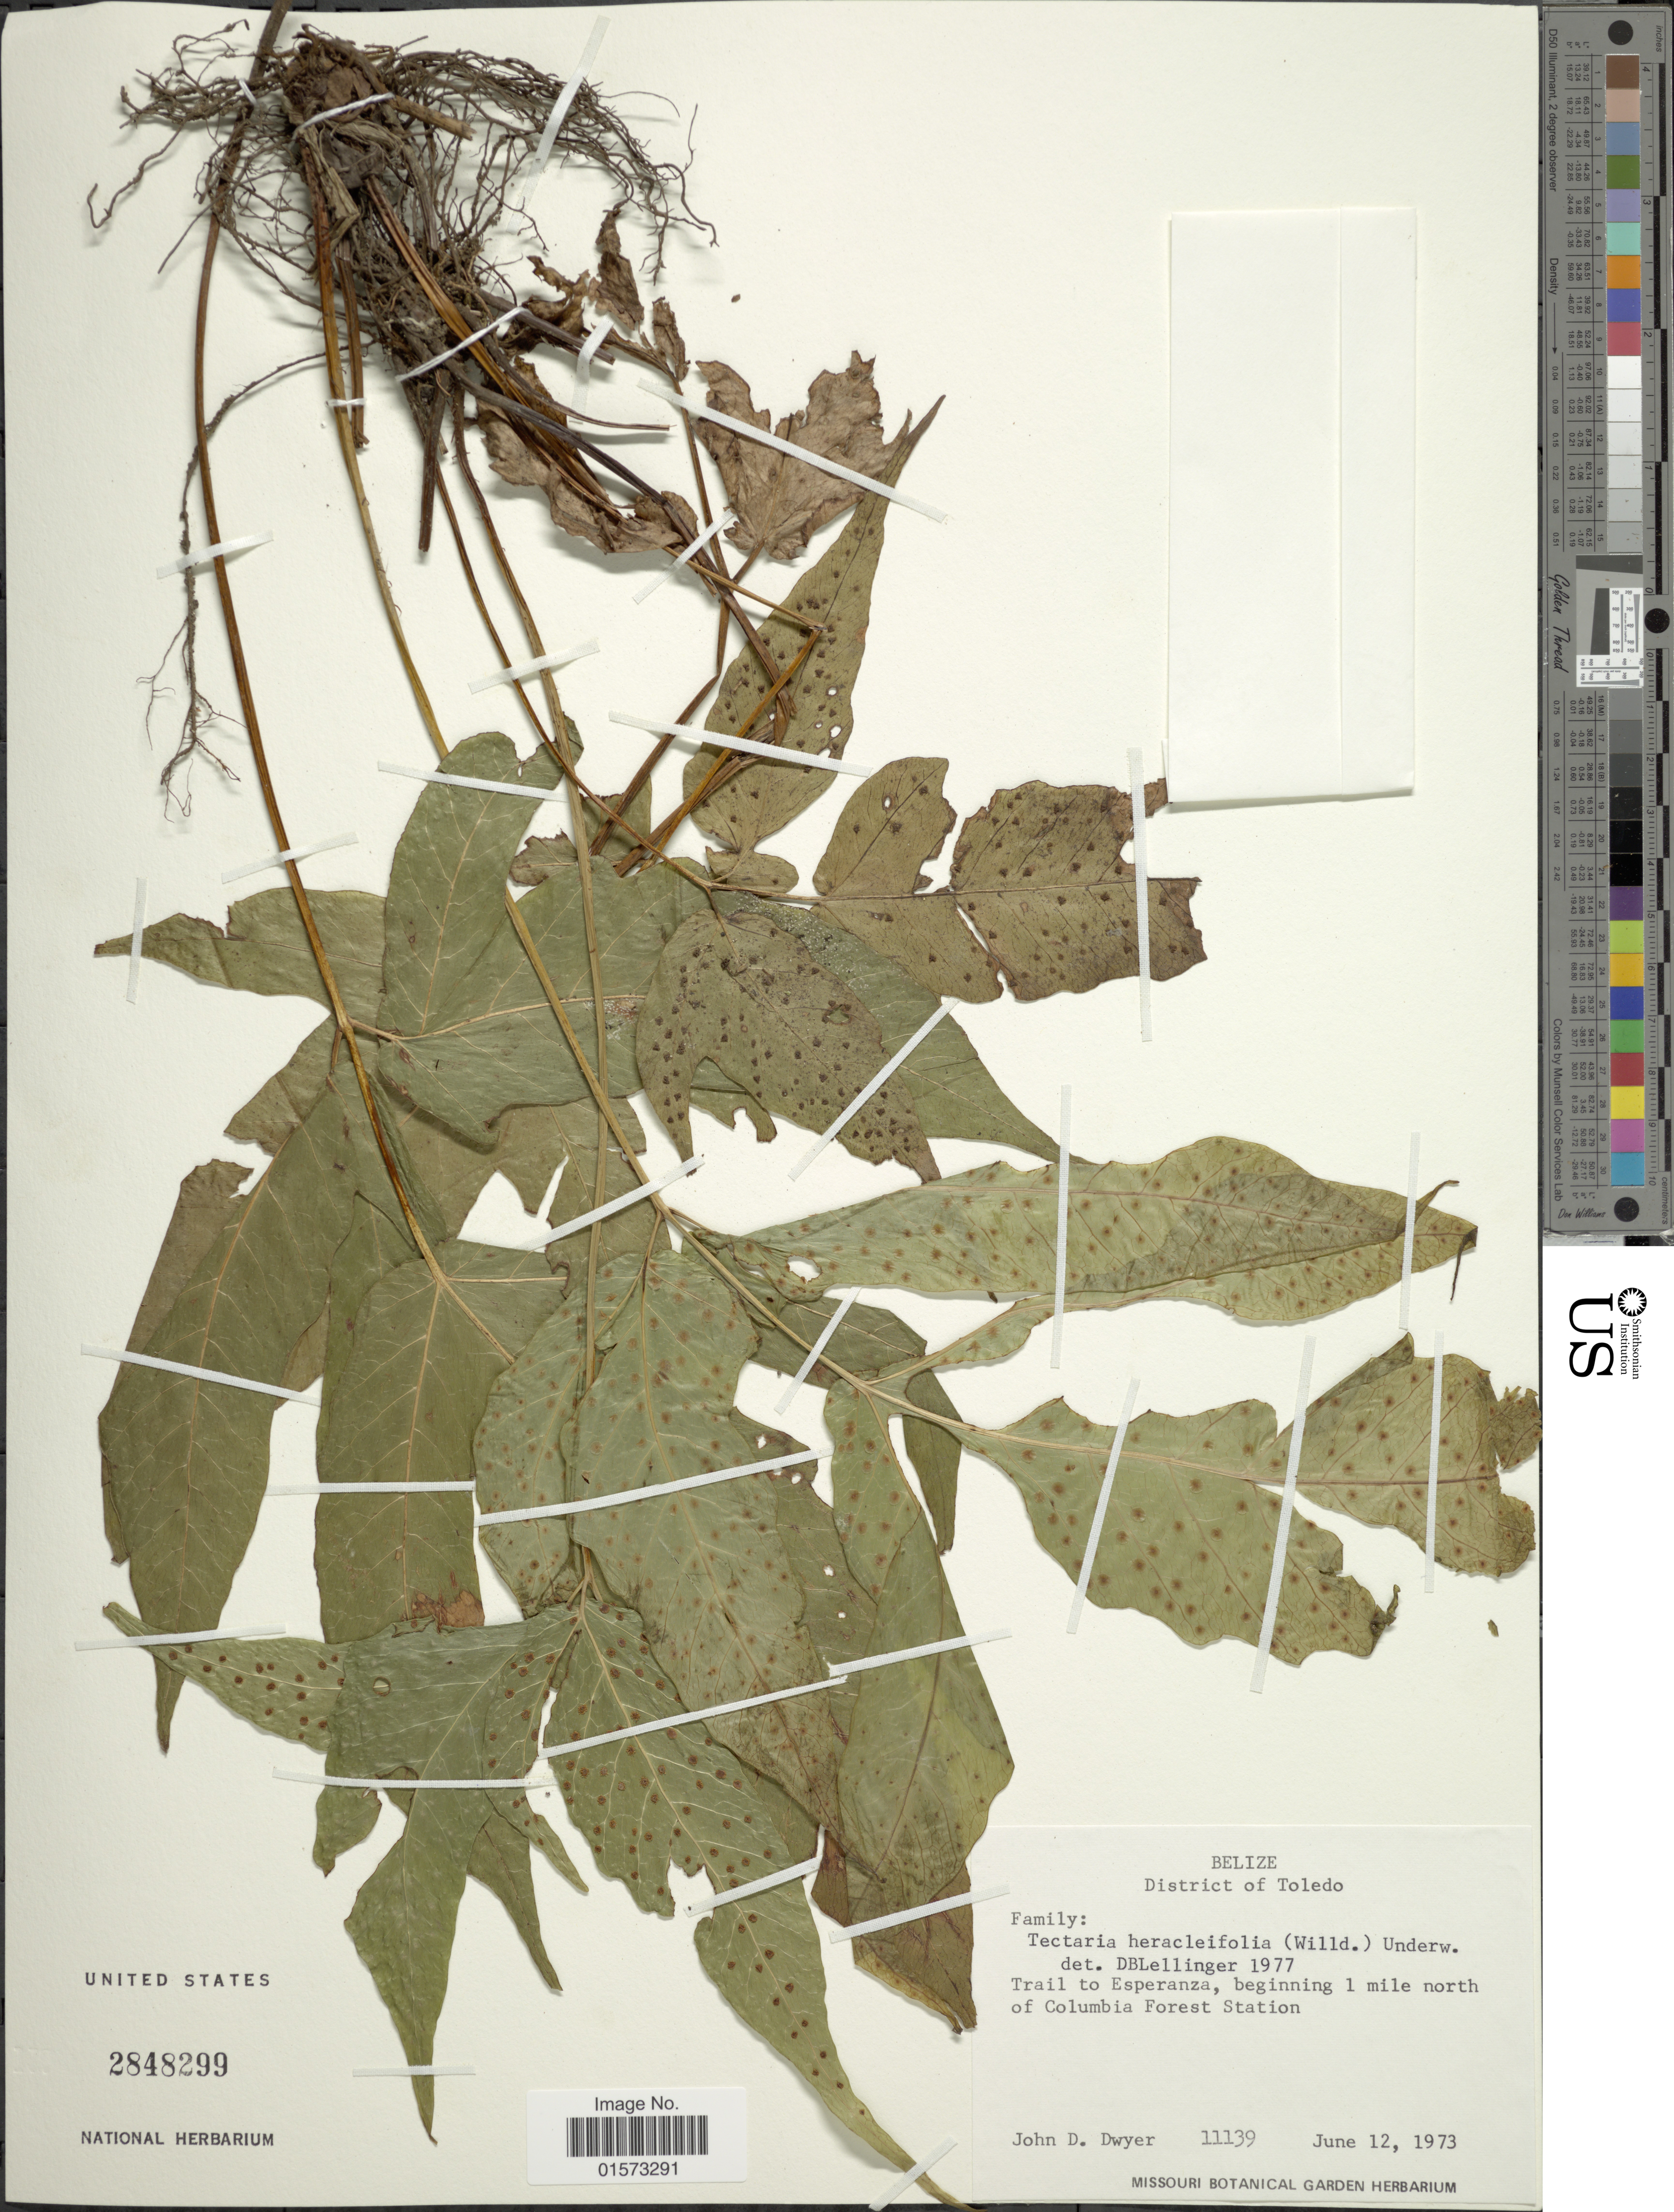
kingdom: Plantae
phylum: Tracheophyta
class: Polypodiopsida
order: Polypodiales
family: Tectariaceae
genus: Tectaria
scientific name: Tectaria heracleifolia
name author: (Willd.) Underw.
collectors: J. D. Dwyer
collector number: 11139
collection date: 1973-06-12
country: Belize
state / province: Toledo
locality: Trail to Esperanza, beginning 1 mile north of Columbia Forest Station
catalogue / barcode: US 2848299